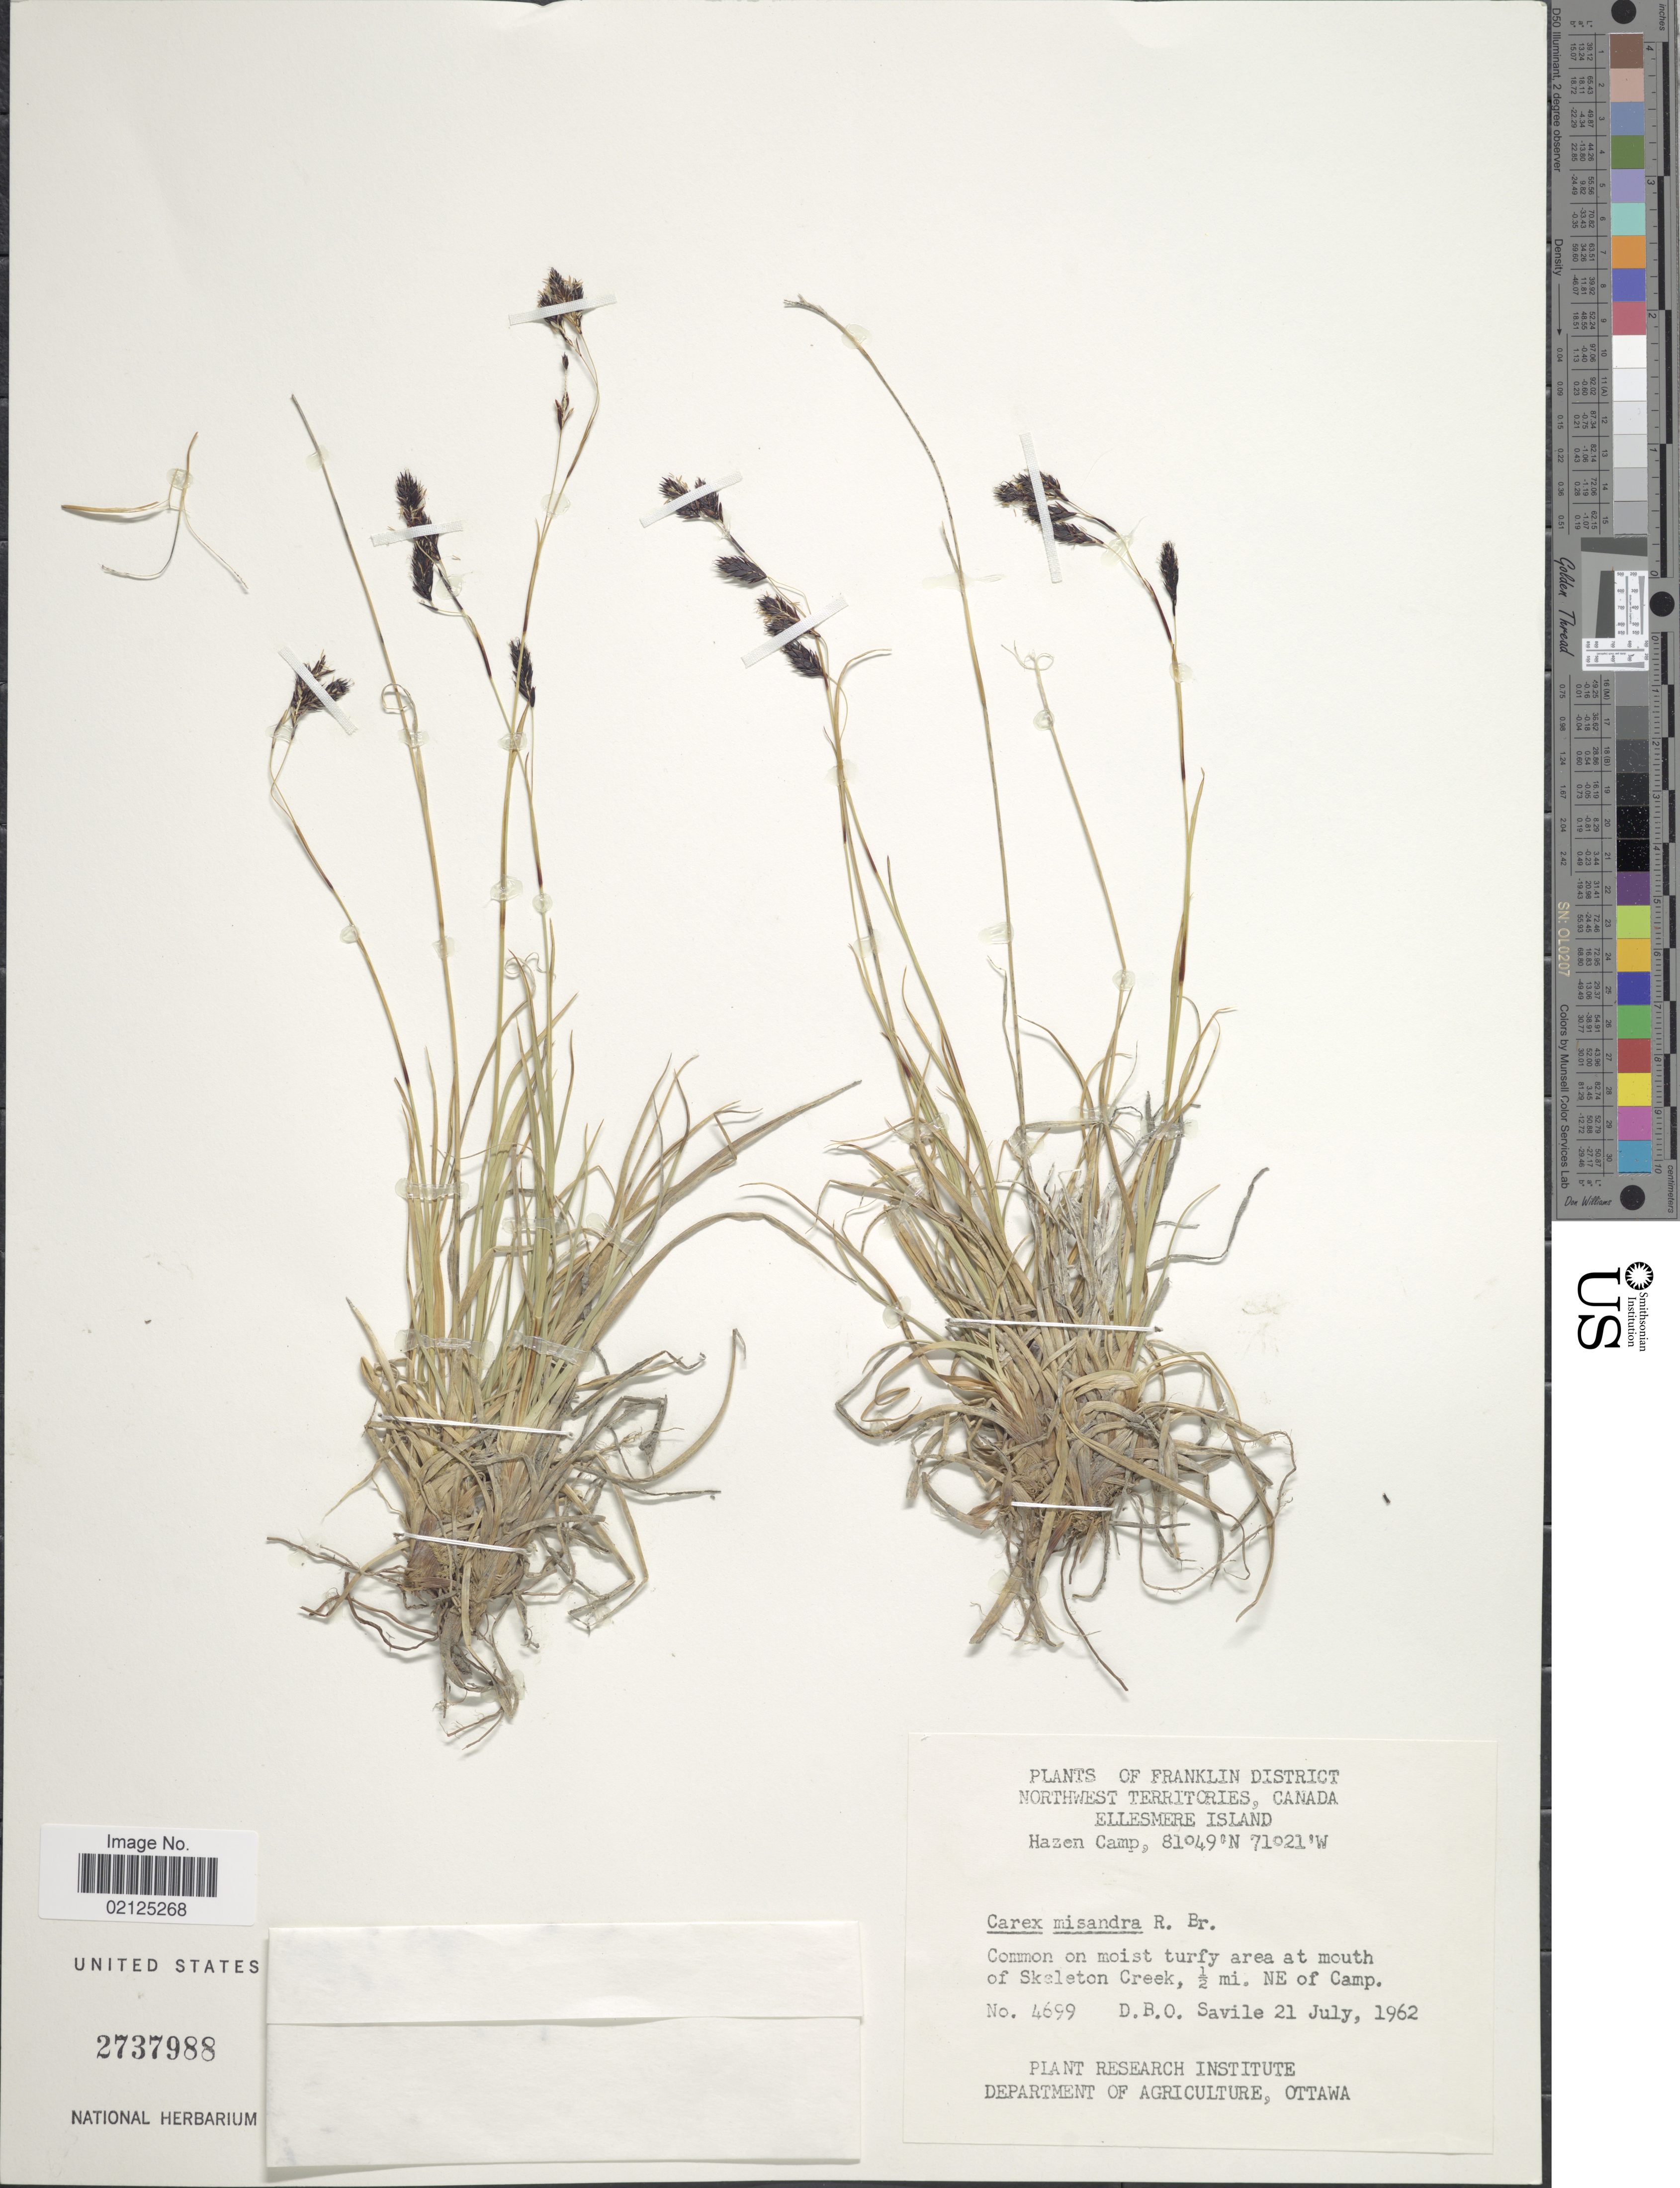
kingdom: Plantae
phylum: Tracheophyta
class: Liliopsida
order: Poales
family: Cyperaceae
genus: Carex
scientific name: Carex fuliginosa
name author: Schkuhr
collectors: D. Savile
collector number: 4699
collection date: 1962-07-21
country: Canada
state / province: Northwest Territories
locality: Franlin District, Ellesmere Island, Hazen Camp, Common on moist turfy area at mouth of Skeleton Creek, ½ mi. NE of Camp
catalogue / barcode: US 2737988